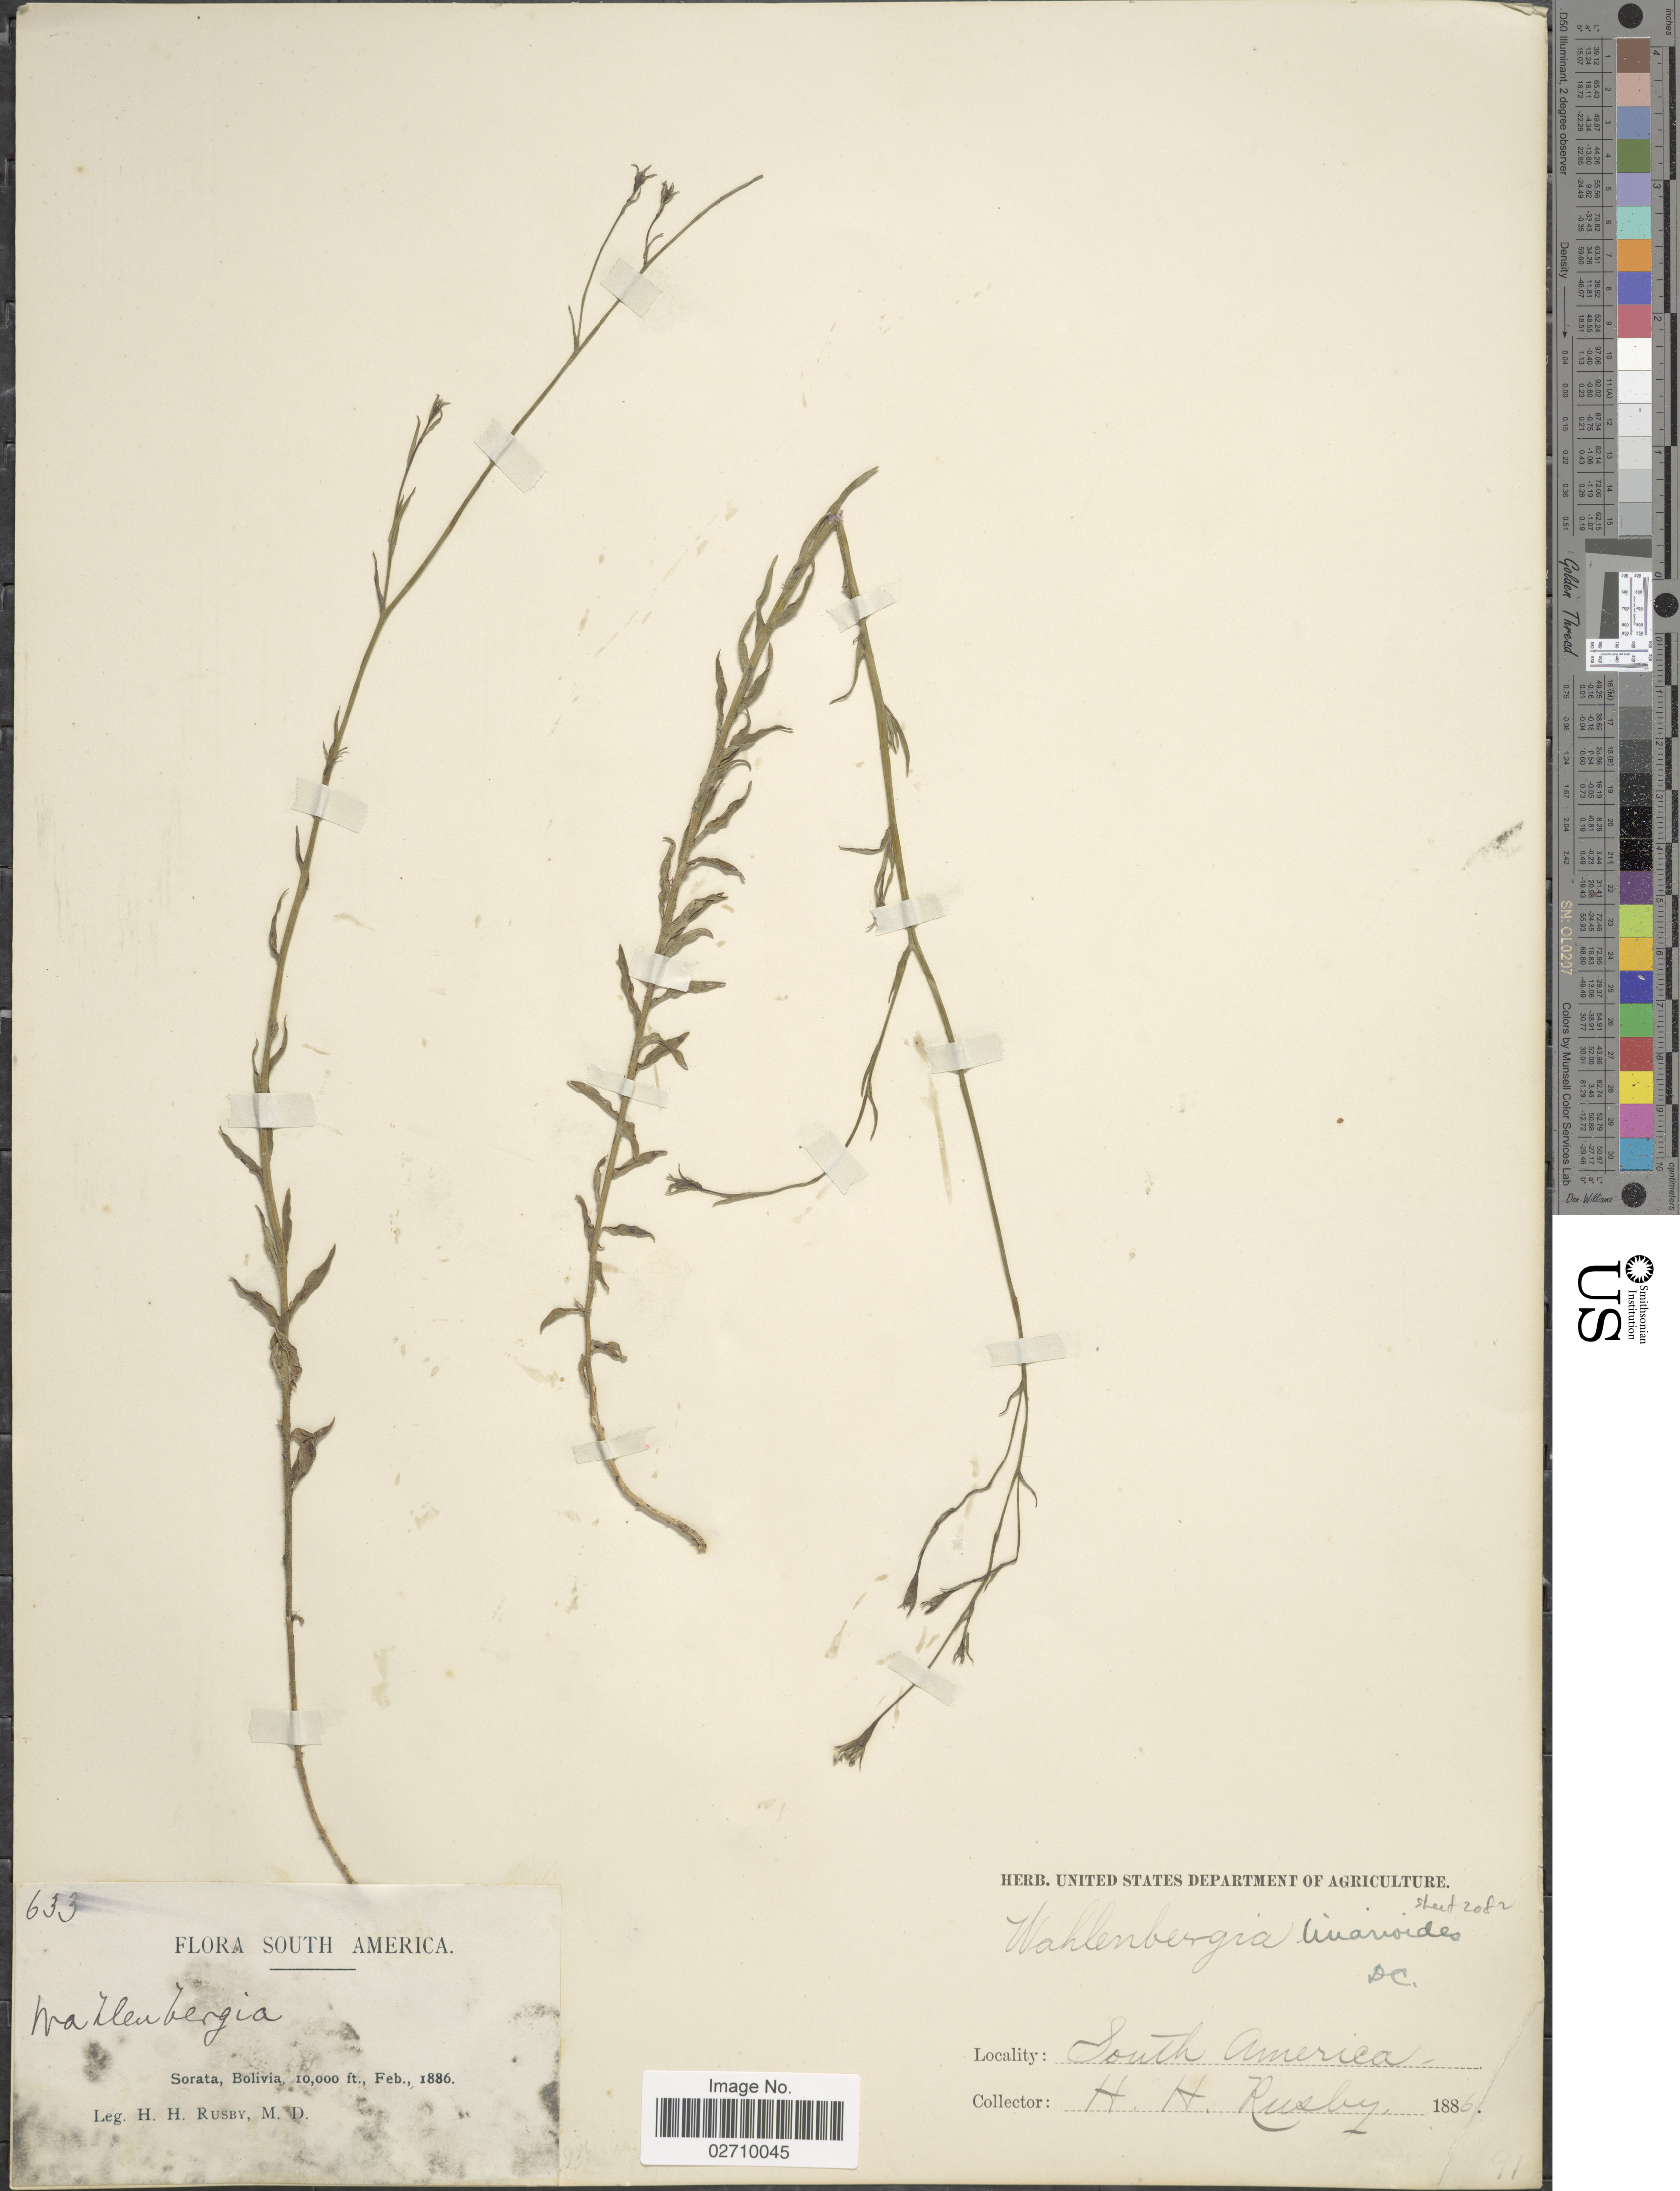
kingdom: Plantae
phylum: Tracheophyta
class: Magnoliopsida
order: Asterales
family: Campanulaceae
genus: Wahlenbergia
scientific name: Wahlenbergia linarioides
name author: (Lam.) A. DC.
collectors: H. H. Rusby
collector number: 633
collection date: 1886-02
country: Bolivia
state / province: La Páz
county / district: Larecaja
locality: Sorata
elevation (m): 3048